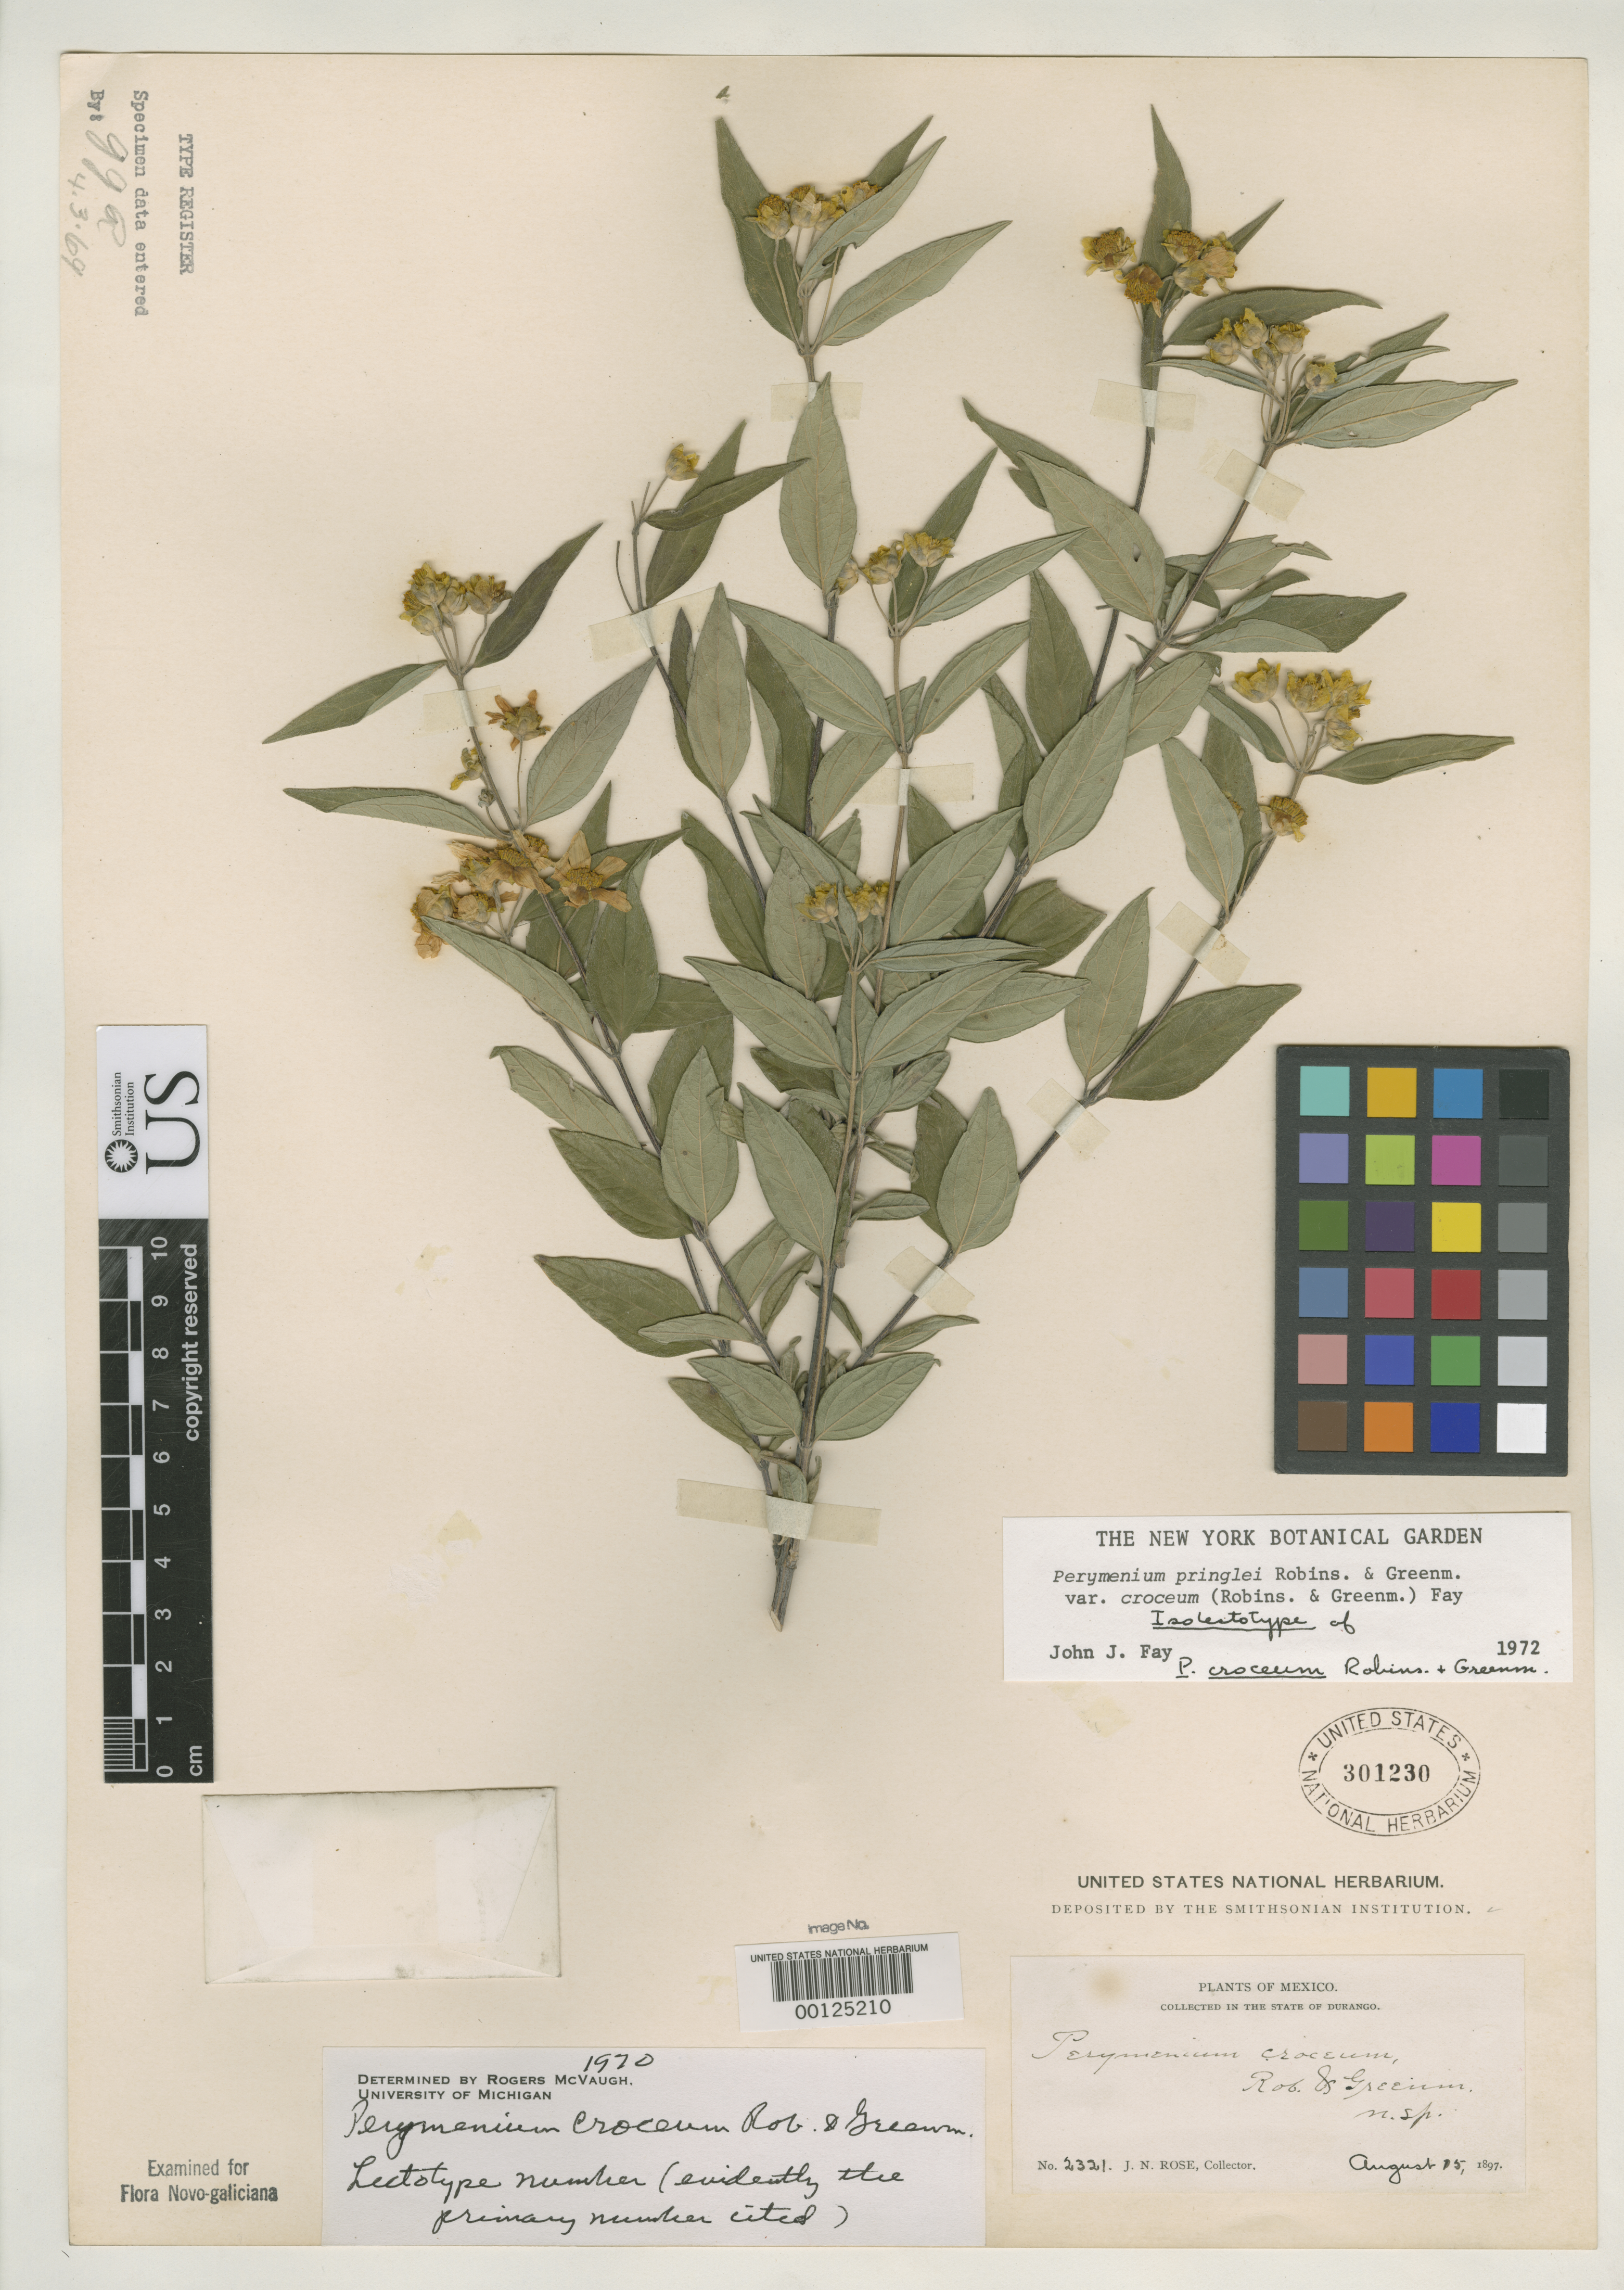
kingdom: Plantae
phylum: Tracheophyta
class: Magnoliopsida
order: Asterales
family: Asteraceae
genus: Perymenium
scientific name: Perymenium croceum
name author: B.L. Rob. & Greenm.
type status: Isolectotype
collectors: J. N. Rose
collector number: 2321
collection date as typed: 15 Aug 1897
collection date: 1897-08-15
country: Mexico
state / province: Durango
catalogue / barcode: US 301230